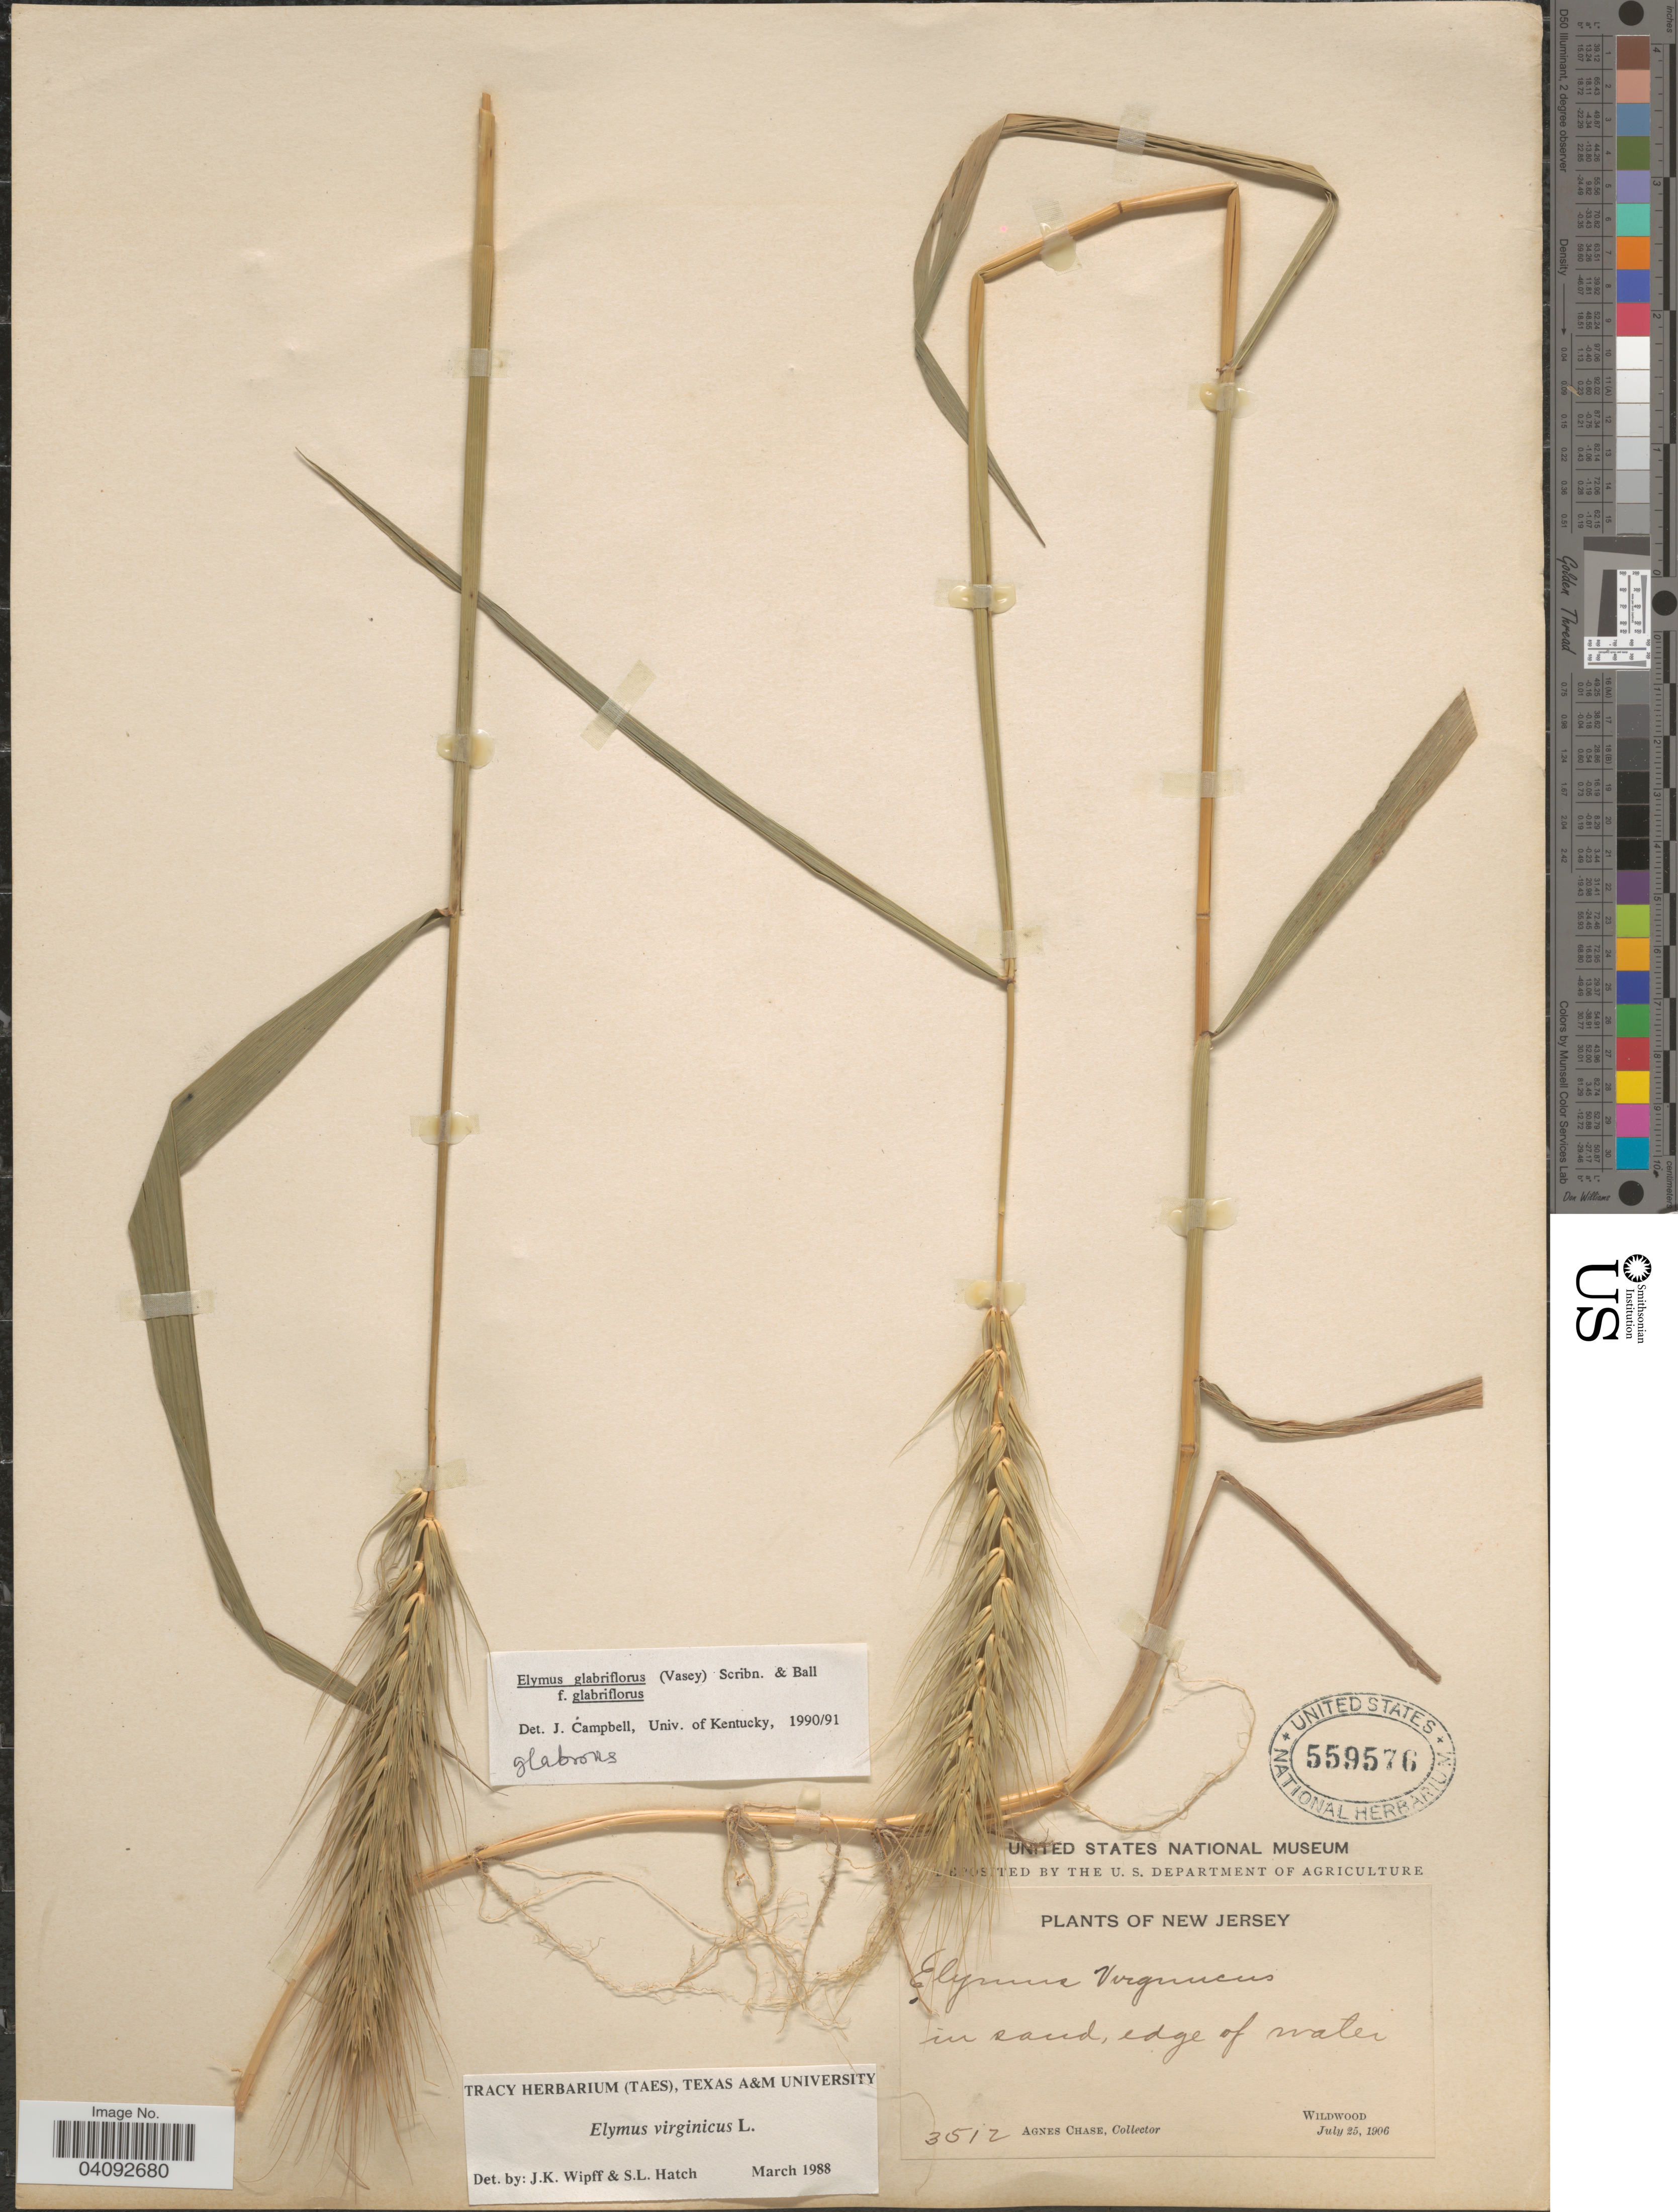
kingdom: Plantae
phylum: Tracheophyta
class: Liliopsida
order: Poales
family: Poaceae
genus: Elymus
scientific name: Elymus glabriflorus var. glabriflorus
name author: (Vasey ex L.H. Dewey) Scribn. & C.R. Ball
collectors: A. Chase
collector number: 3512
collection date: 1906-07-25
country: United States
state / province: New Jersey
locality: In sand, edge of water. Wildwood.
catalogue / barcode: US 559576